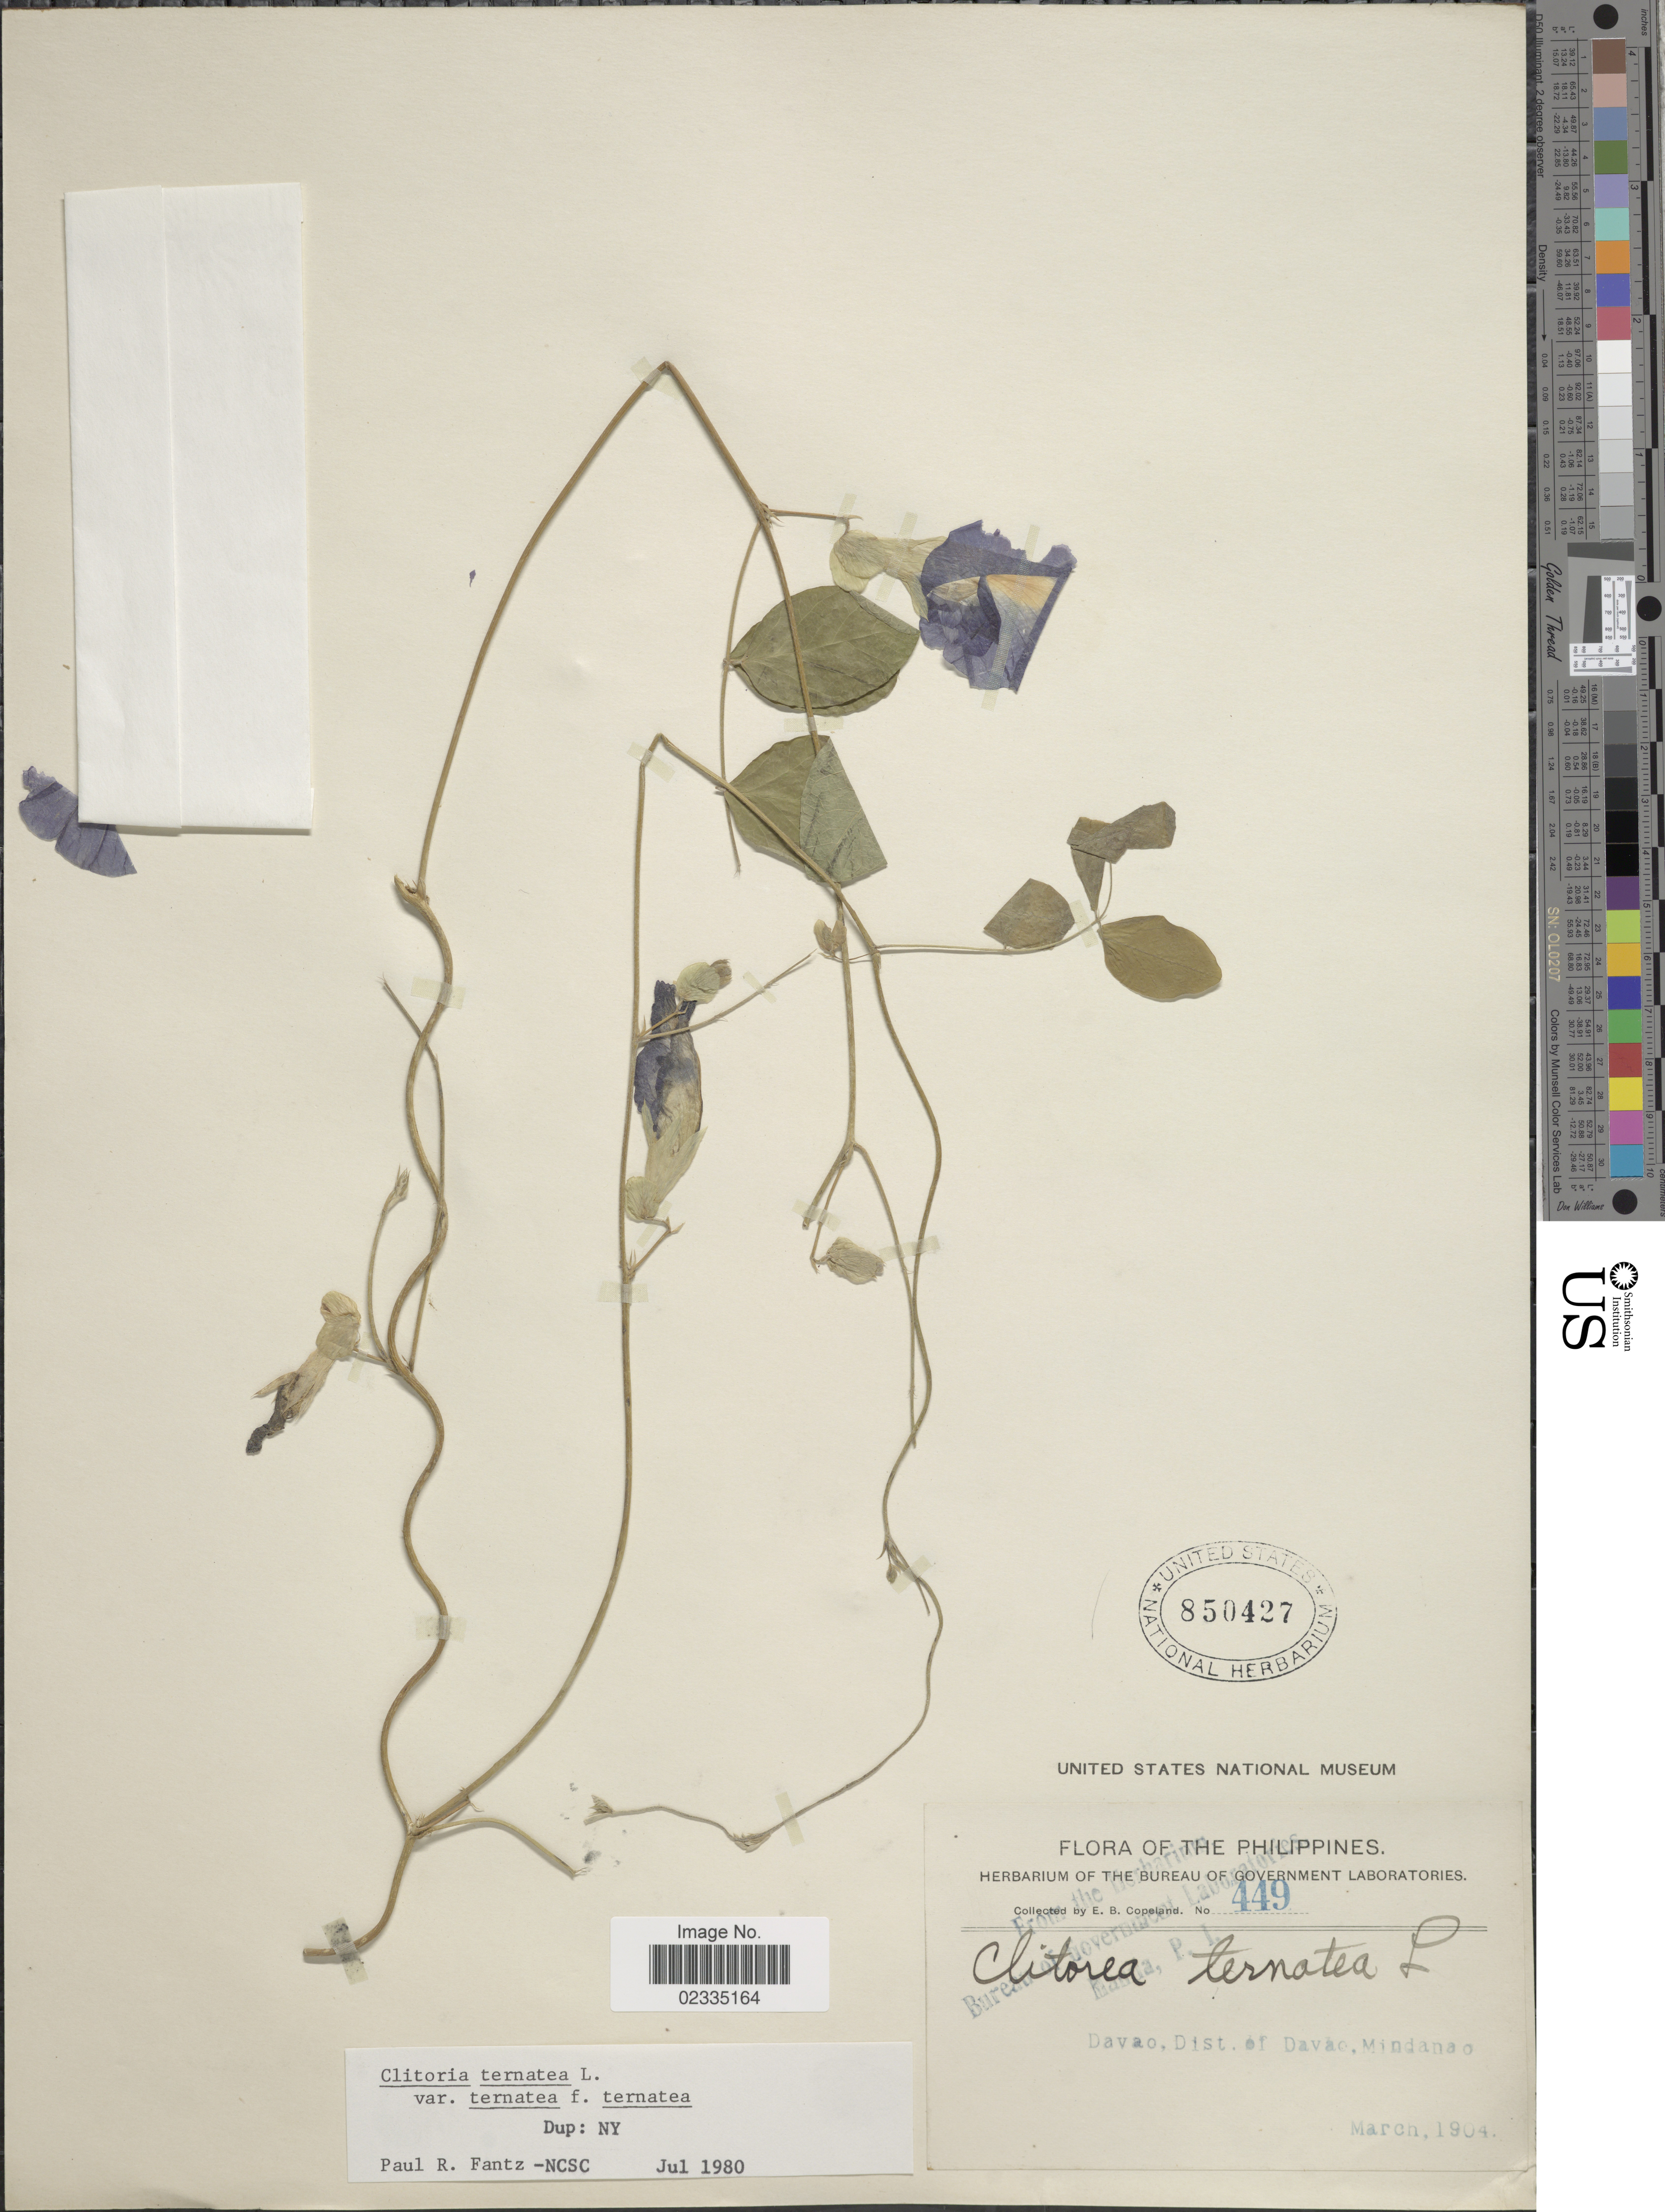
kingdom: Plantae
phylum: Tracheophyta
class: Magnoliopsida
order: Fabales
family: Fabaceae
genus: Clitoria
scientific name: Clitoria ternatea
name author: L.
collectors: E. B. Copeland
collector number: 449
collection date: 1904-03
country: Philippines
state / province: Davao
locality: Dist. of Davao, Mindanao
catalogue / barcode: US 850427